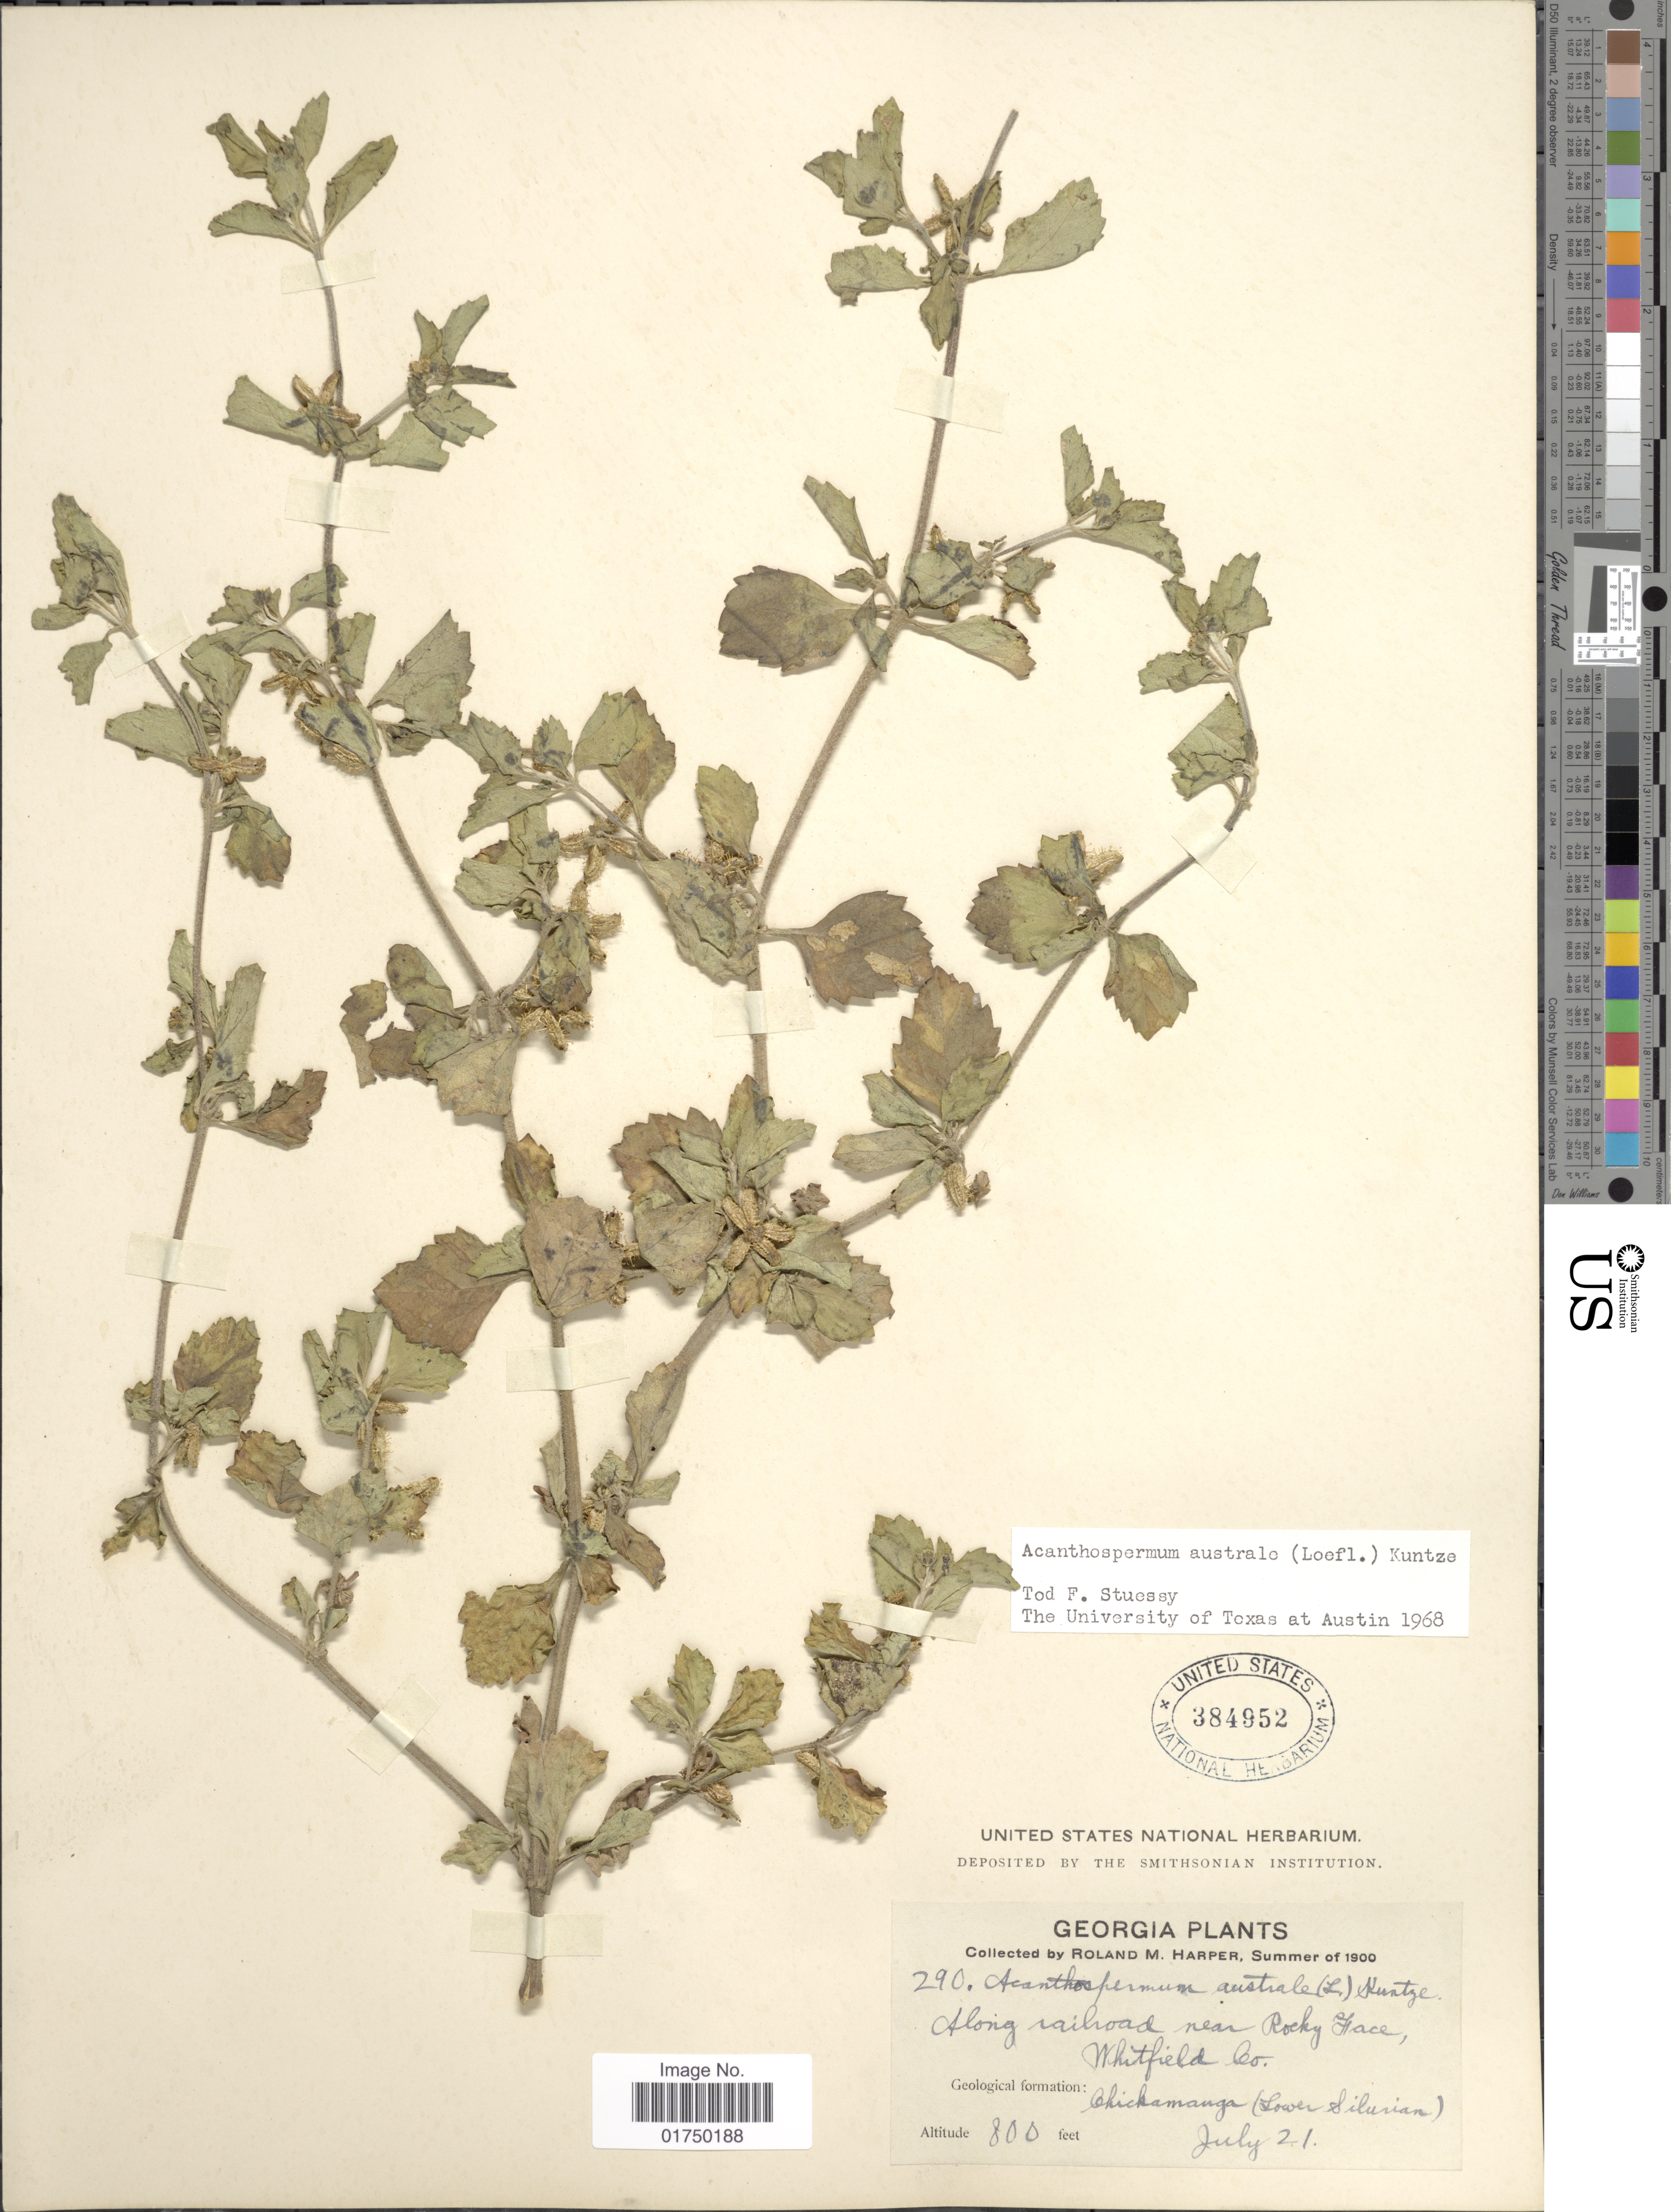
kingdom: Plantae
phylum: Tracheophyta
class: Magnoliopsida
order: Asterales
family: Asteraceae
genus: Acanthospermum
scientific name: Acanthospermum australe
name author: (Loefl.) Kuntze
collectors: R. M. Harper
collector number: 290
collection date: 1900-07-21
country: United States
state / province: Georgia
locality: Along railroad near Rocky Face, Whitfield Co. Geological formation: Chickamanga (Lower Silurian).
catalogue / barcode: US 384952